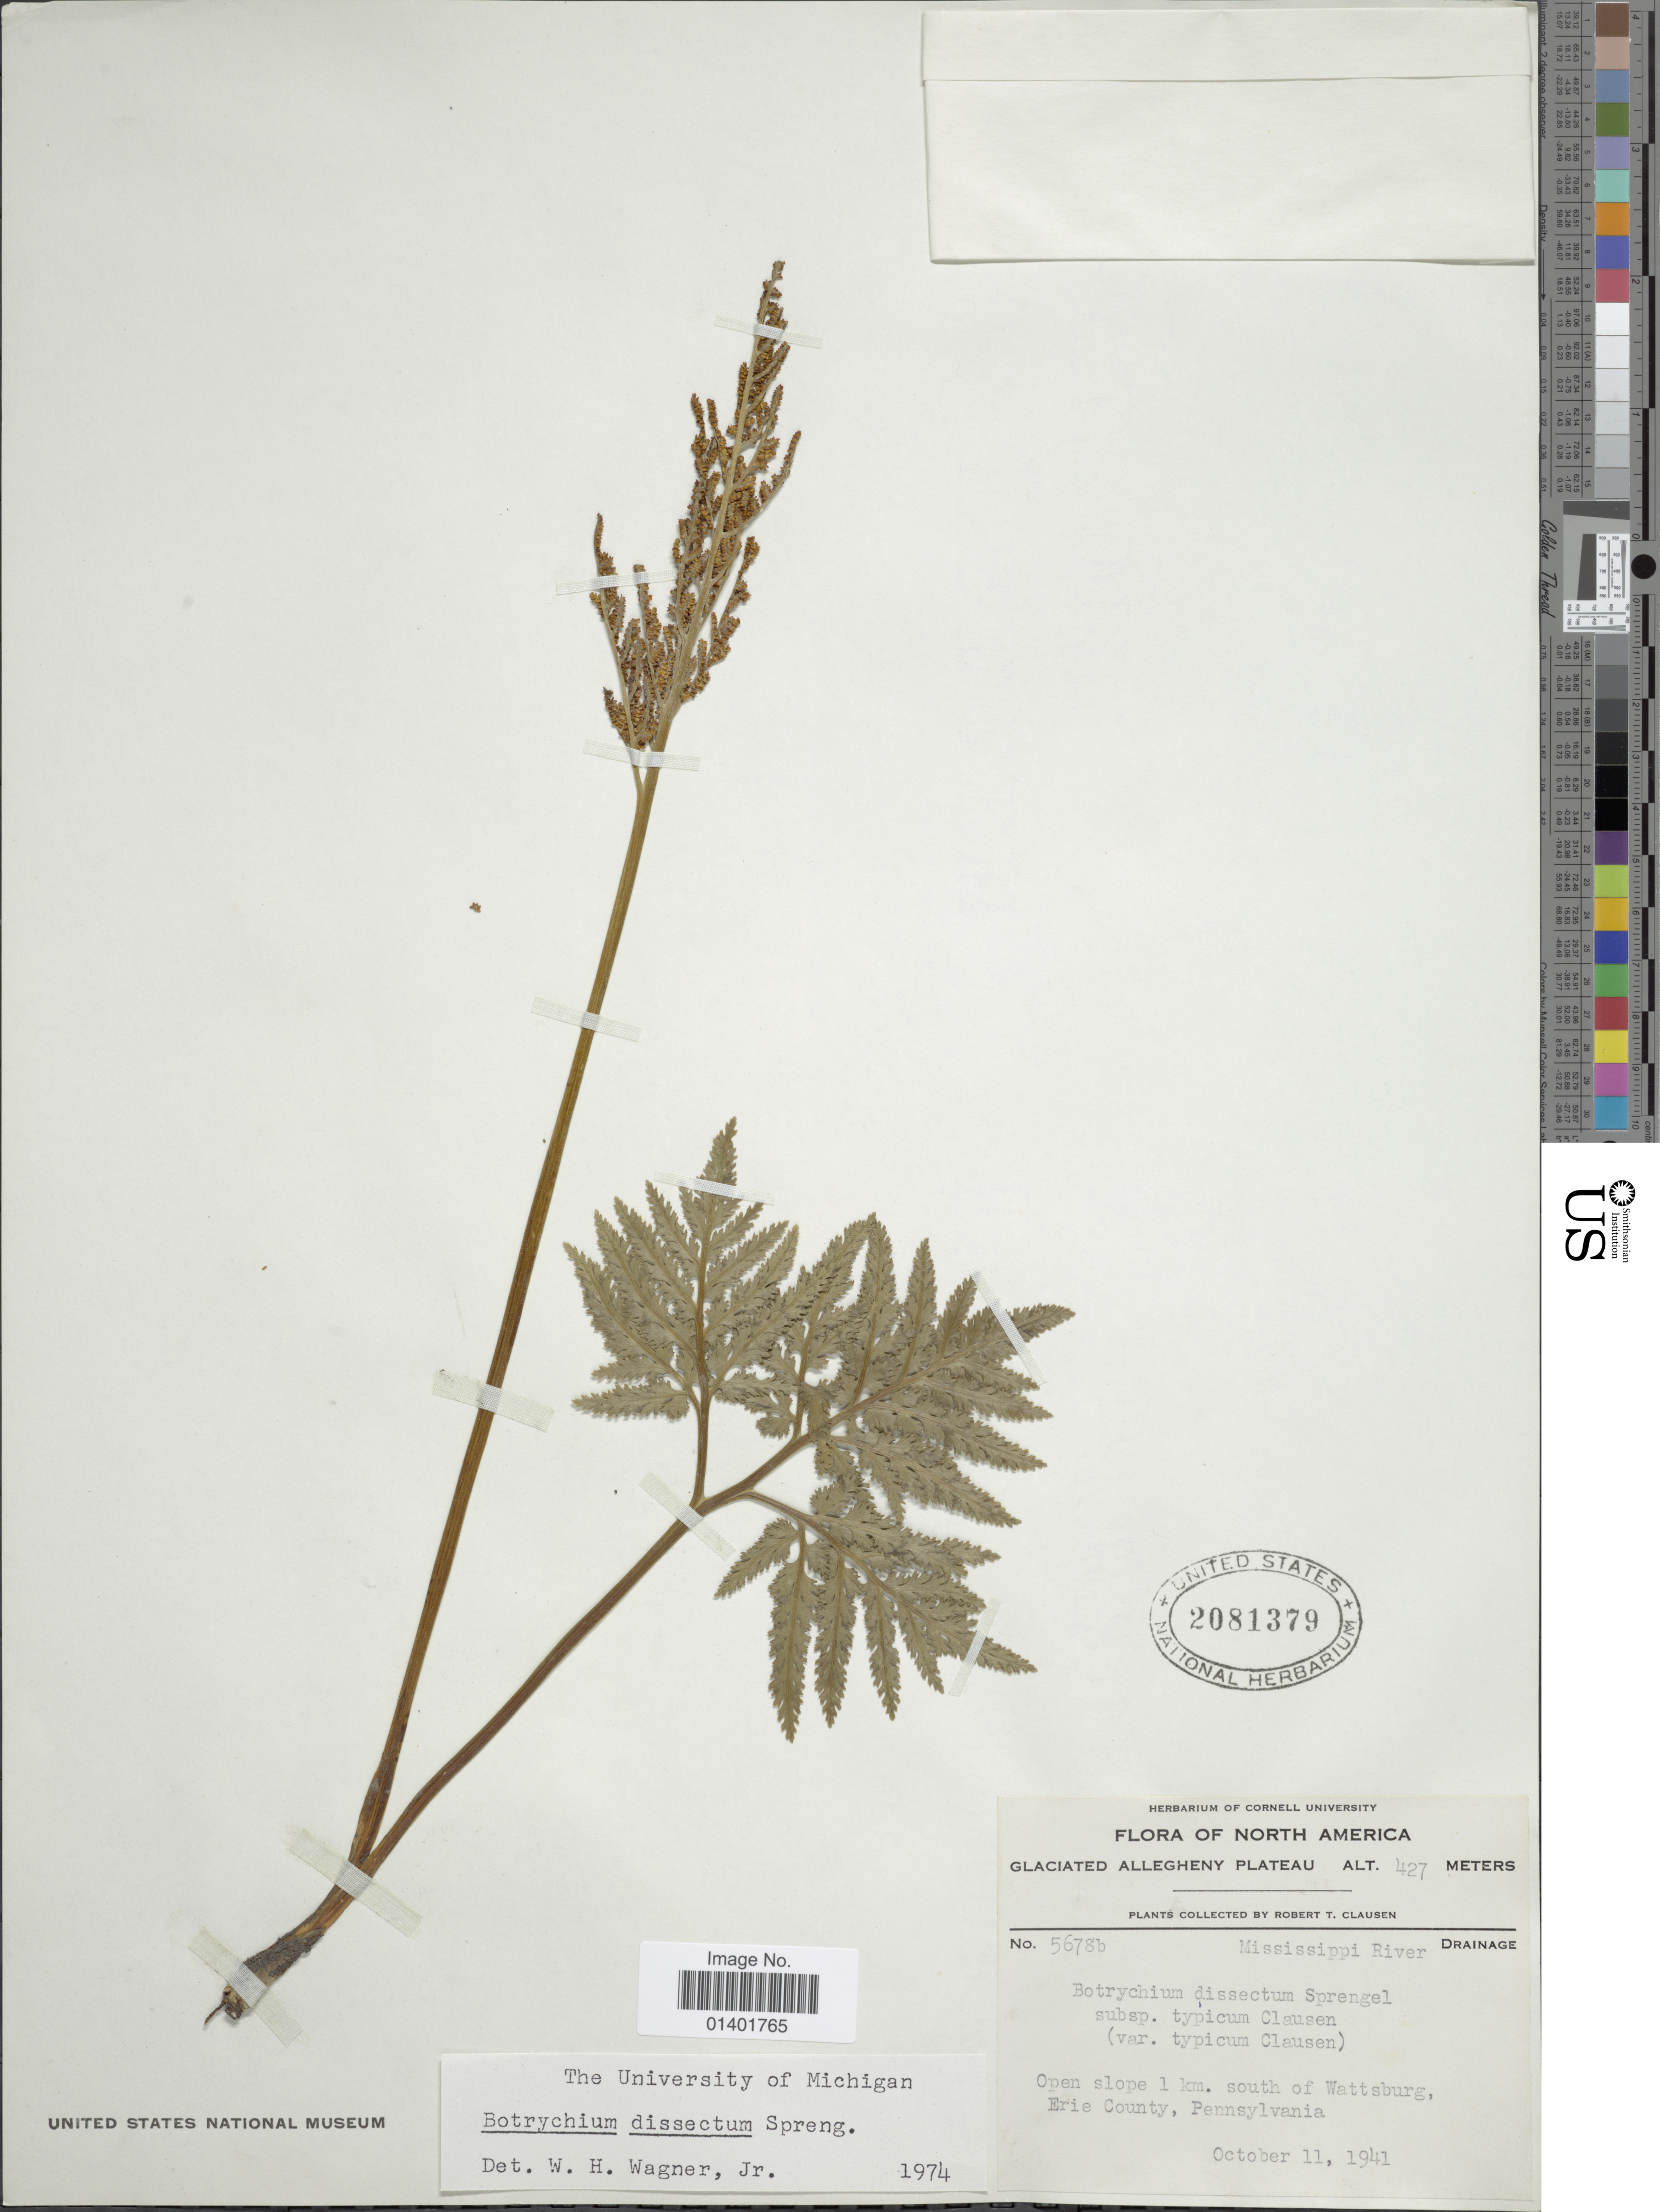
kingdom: Plantae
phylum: Tracheophyta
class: Polypodiopsida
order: Ophioglossales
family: Ophioglossaceae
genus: Botrychium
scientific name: Botrychium dissectum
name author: Spreng.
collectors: R. T. Clausen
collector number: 5678b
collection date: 1941-10-11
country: United States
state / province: Pennsylvania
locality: Glaciated Allegheny Plateau, Open slope 1 km. south of Wattsburg, Erie County.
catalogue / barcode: US 2081379